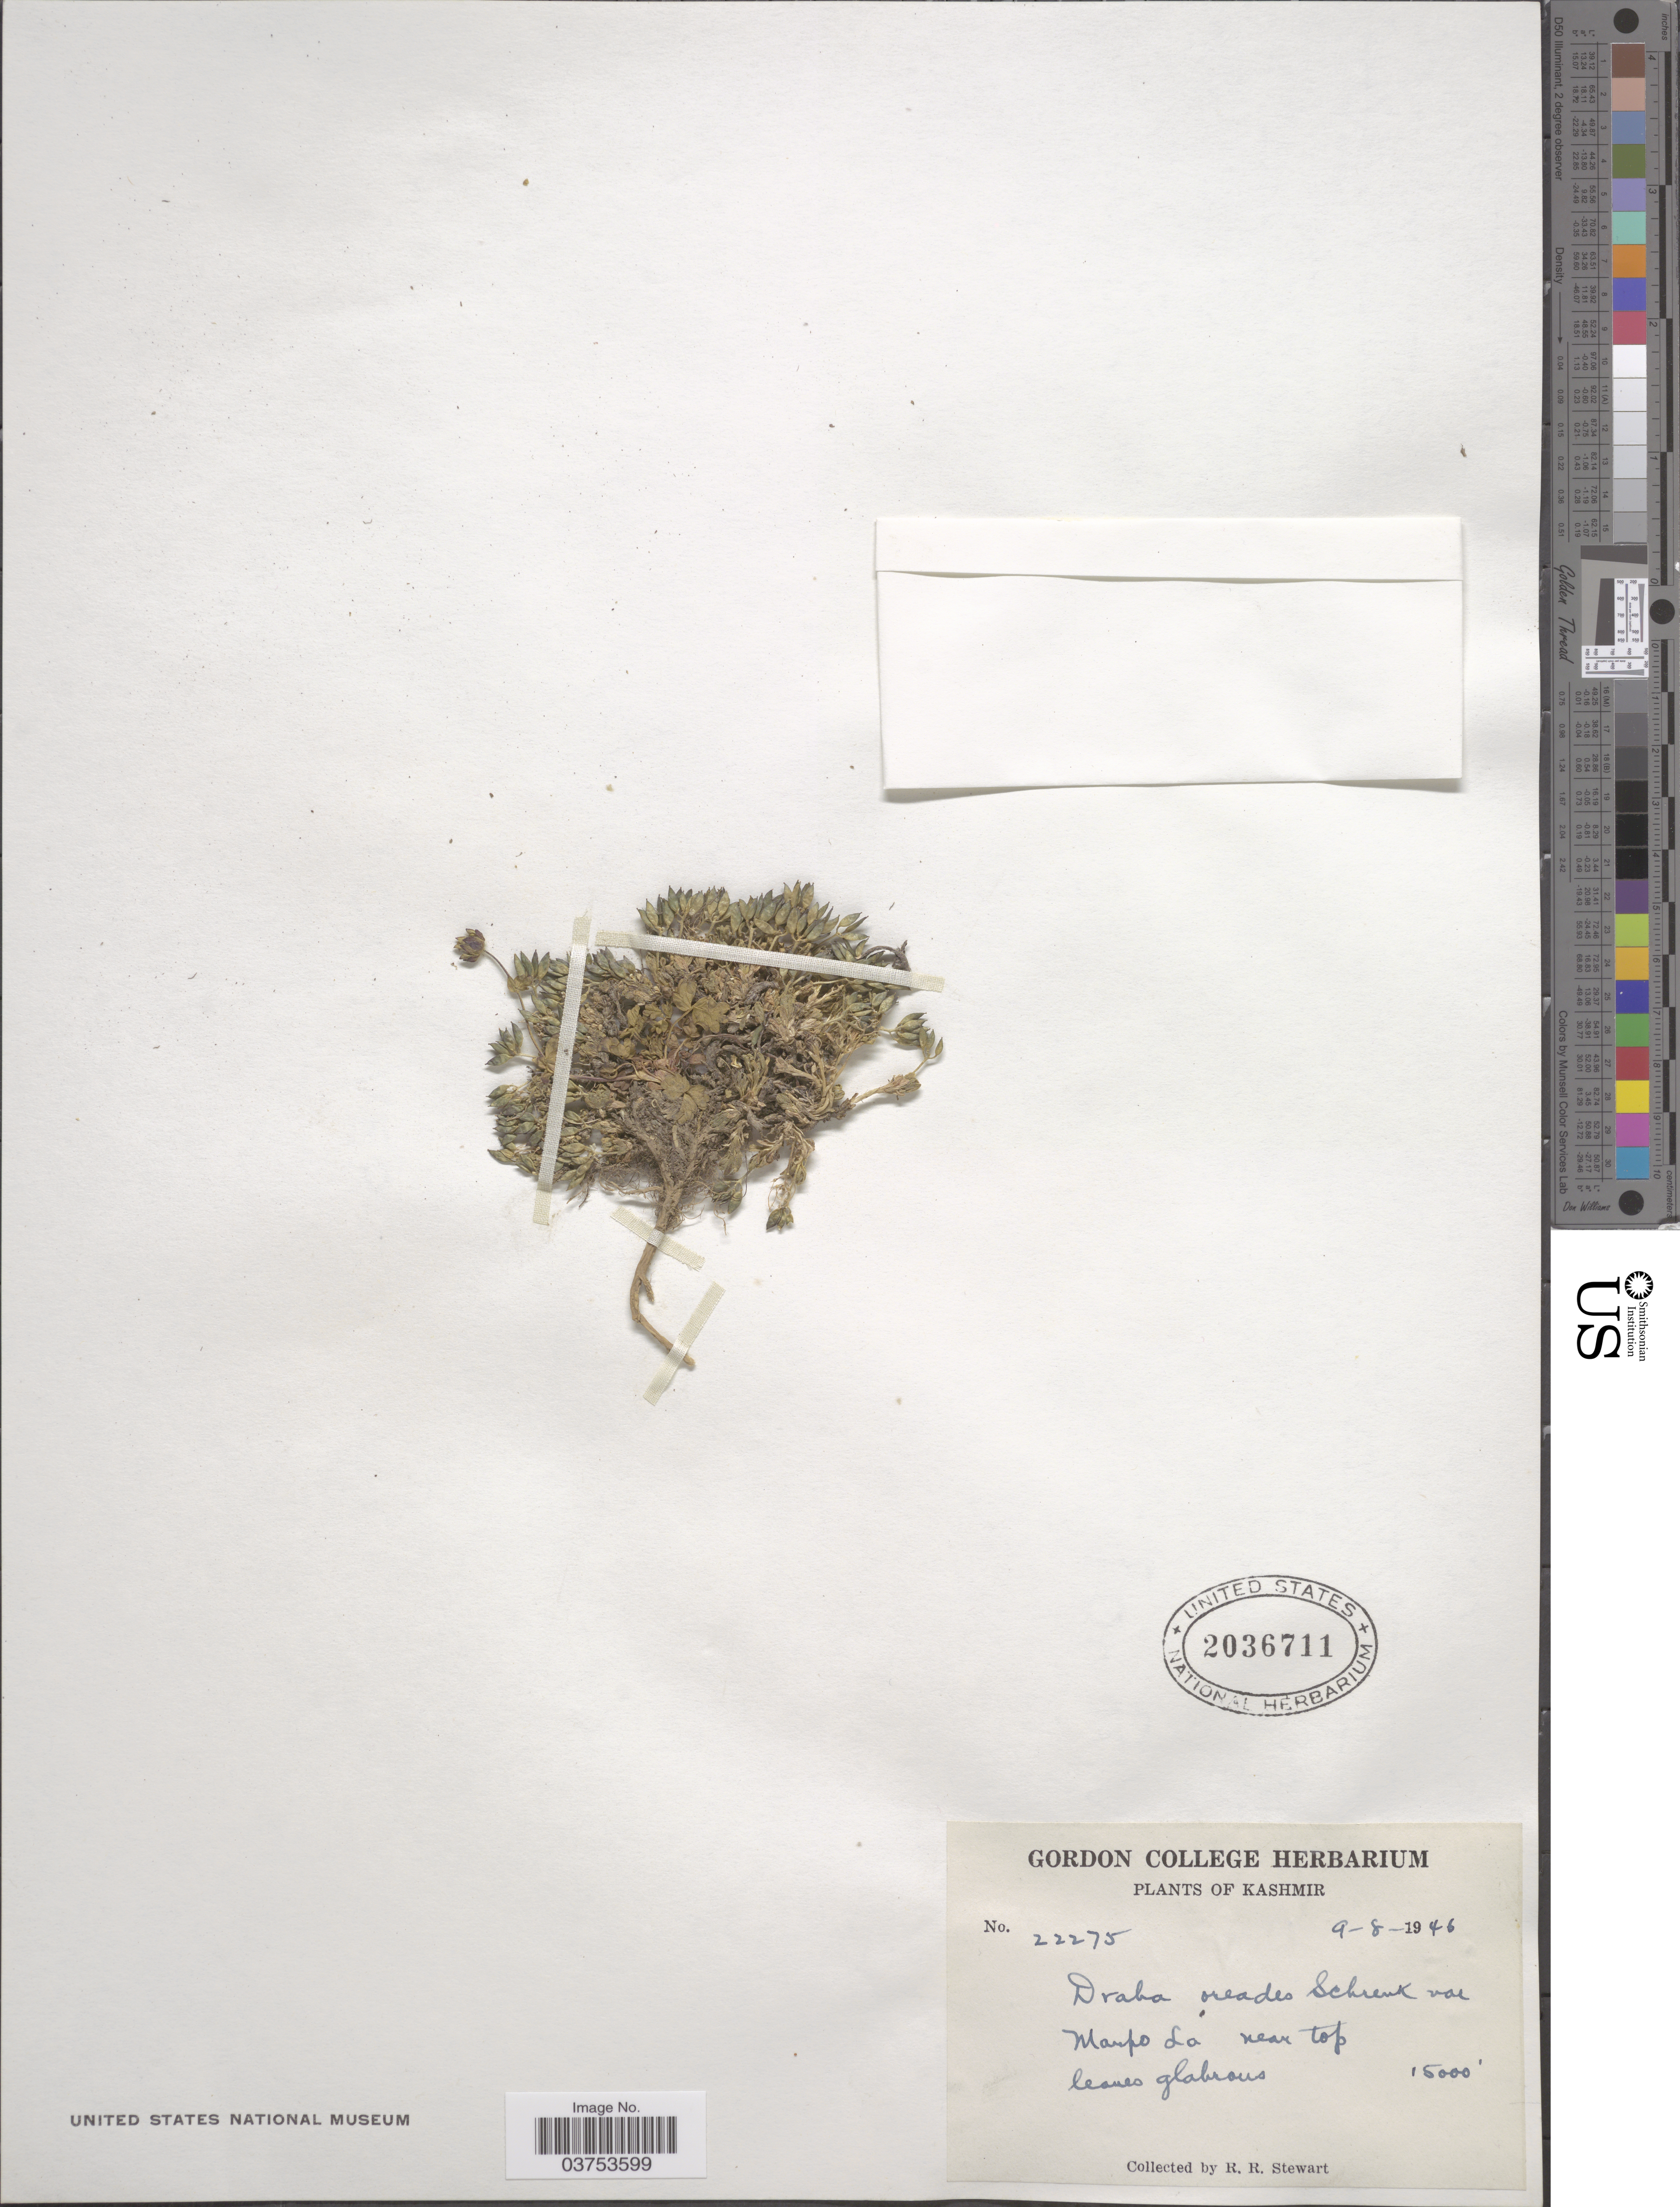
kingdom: Plantae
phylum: Tracheophyta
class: Magnoliopsida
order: Brassicales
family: Brassicaceae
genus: Draba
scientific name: Draba oreadum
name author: Maire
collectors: R. Stewart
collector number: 22275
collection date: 1946-08-09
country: India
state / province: Jammu and Kashmir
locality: Kashmir. Manpo La near top leaves glabrous.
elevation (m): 4572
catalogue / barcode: US 2036711